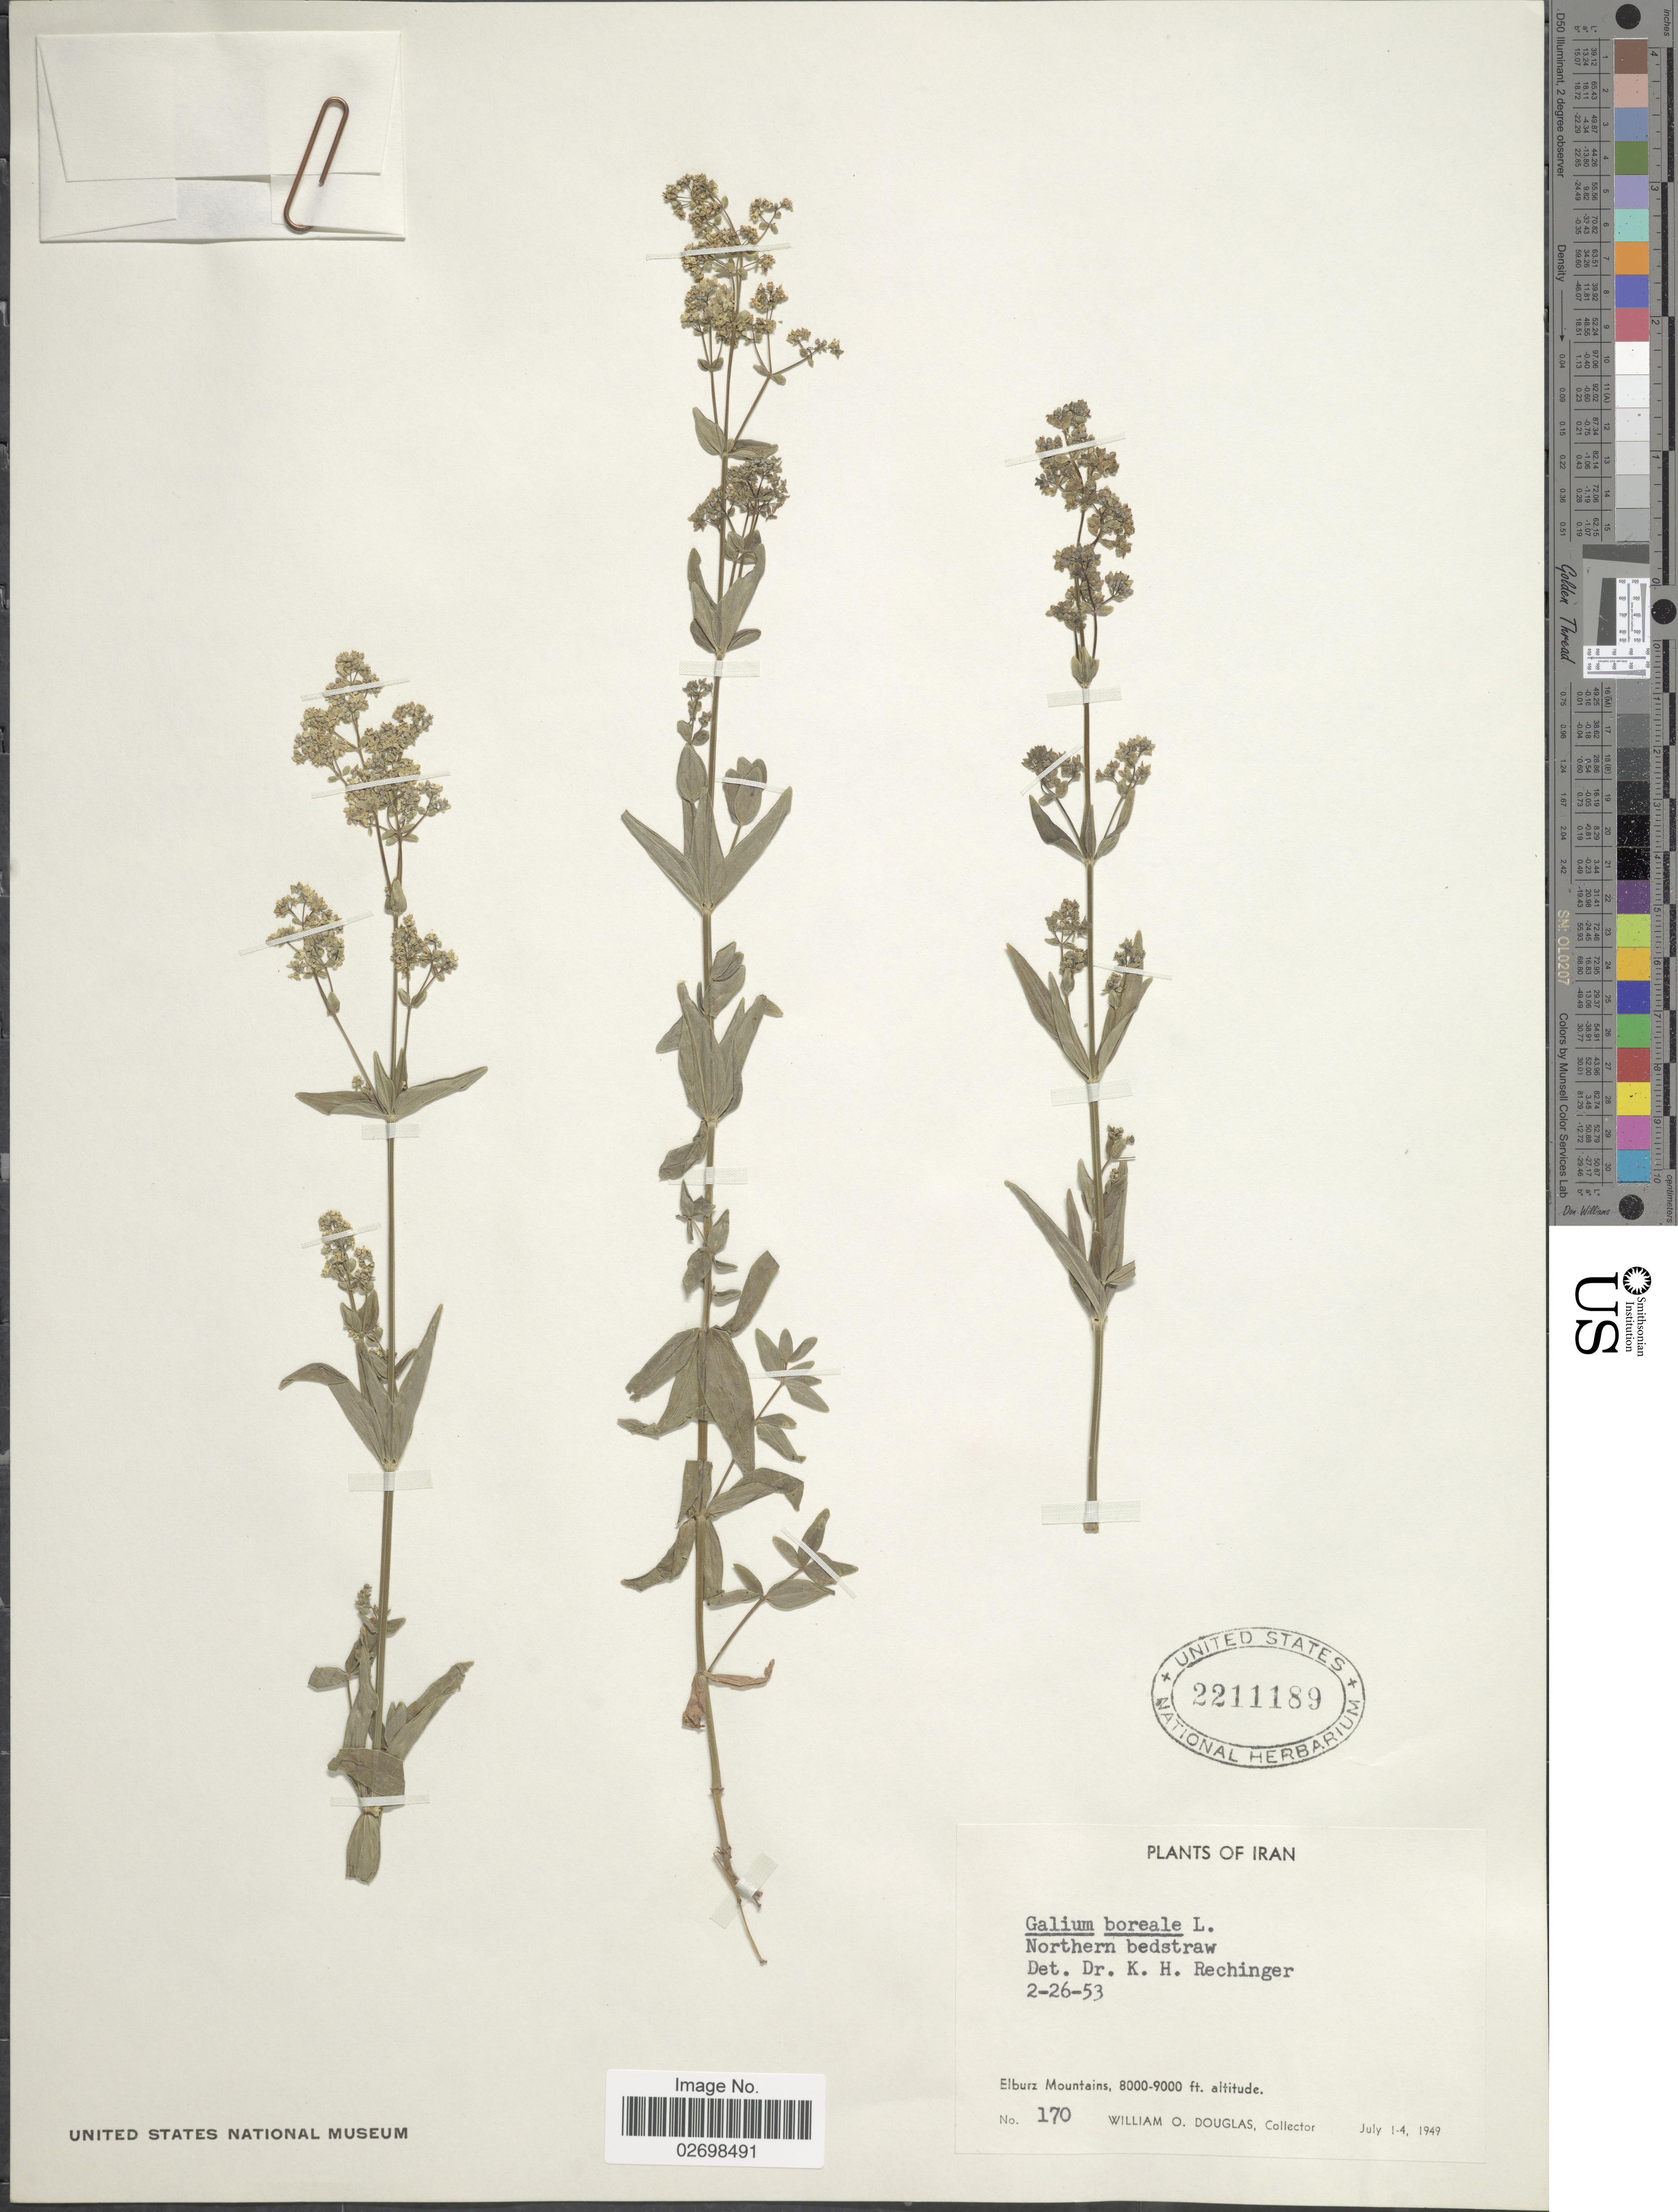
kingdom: Plantae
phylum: Tracheophyta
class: Magnoliopsida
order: Gentianales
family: Rubiaceae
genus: Galium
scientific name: Galium boreale L.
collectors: W. Douglas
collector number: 170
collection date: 1949-07-14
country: Iran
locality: Elburz Mountains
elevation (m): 2438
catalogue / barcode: US 2211189